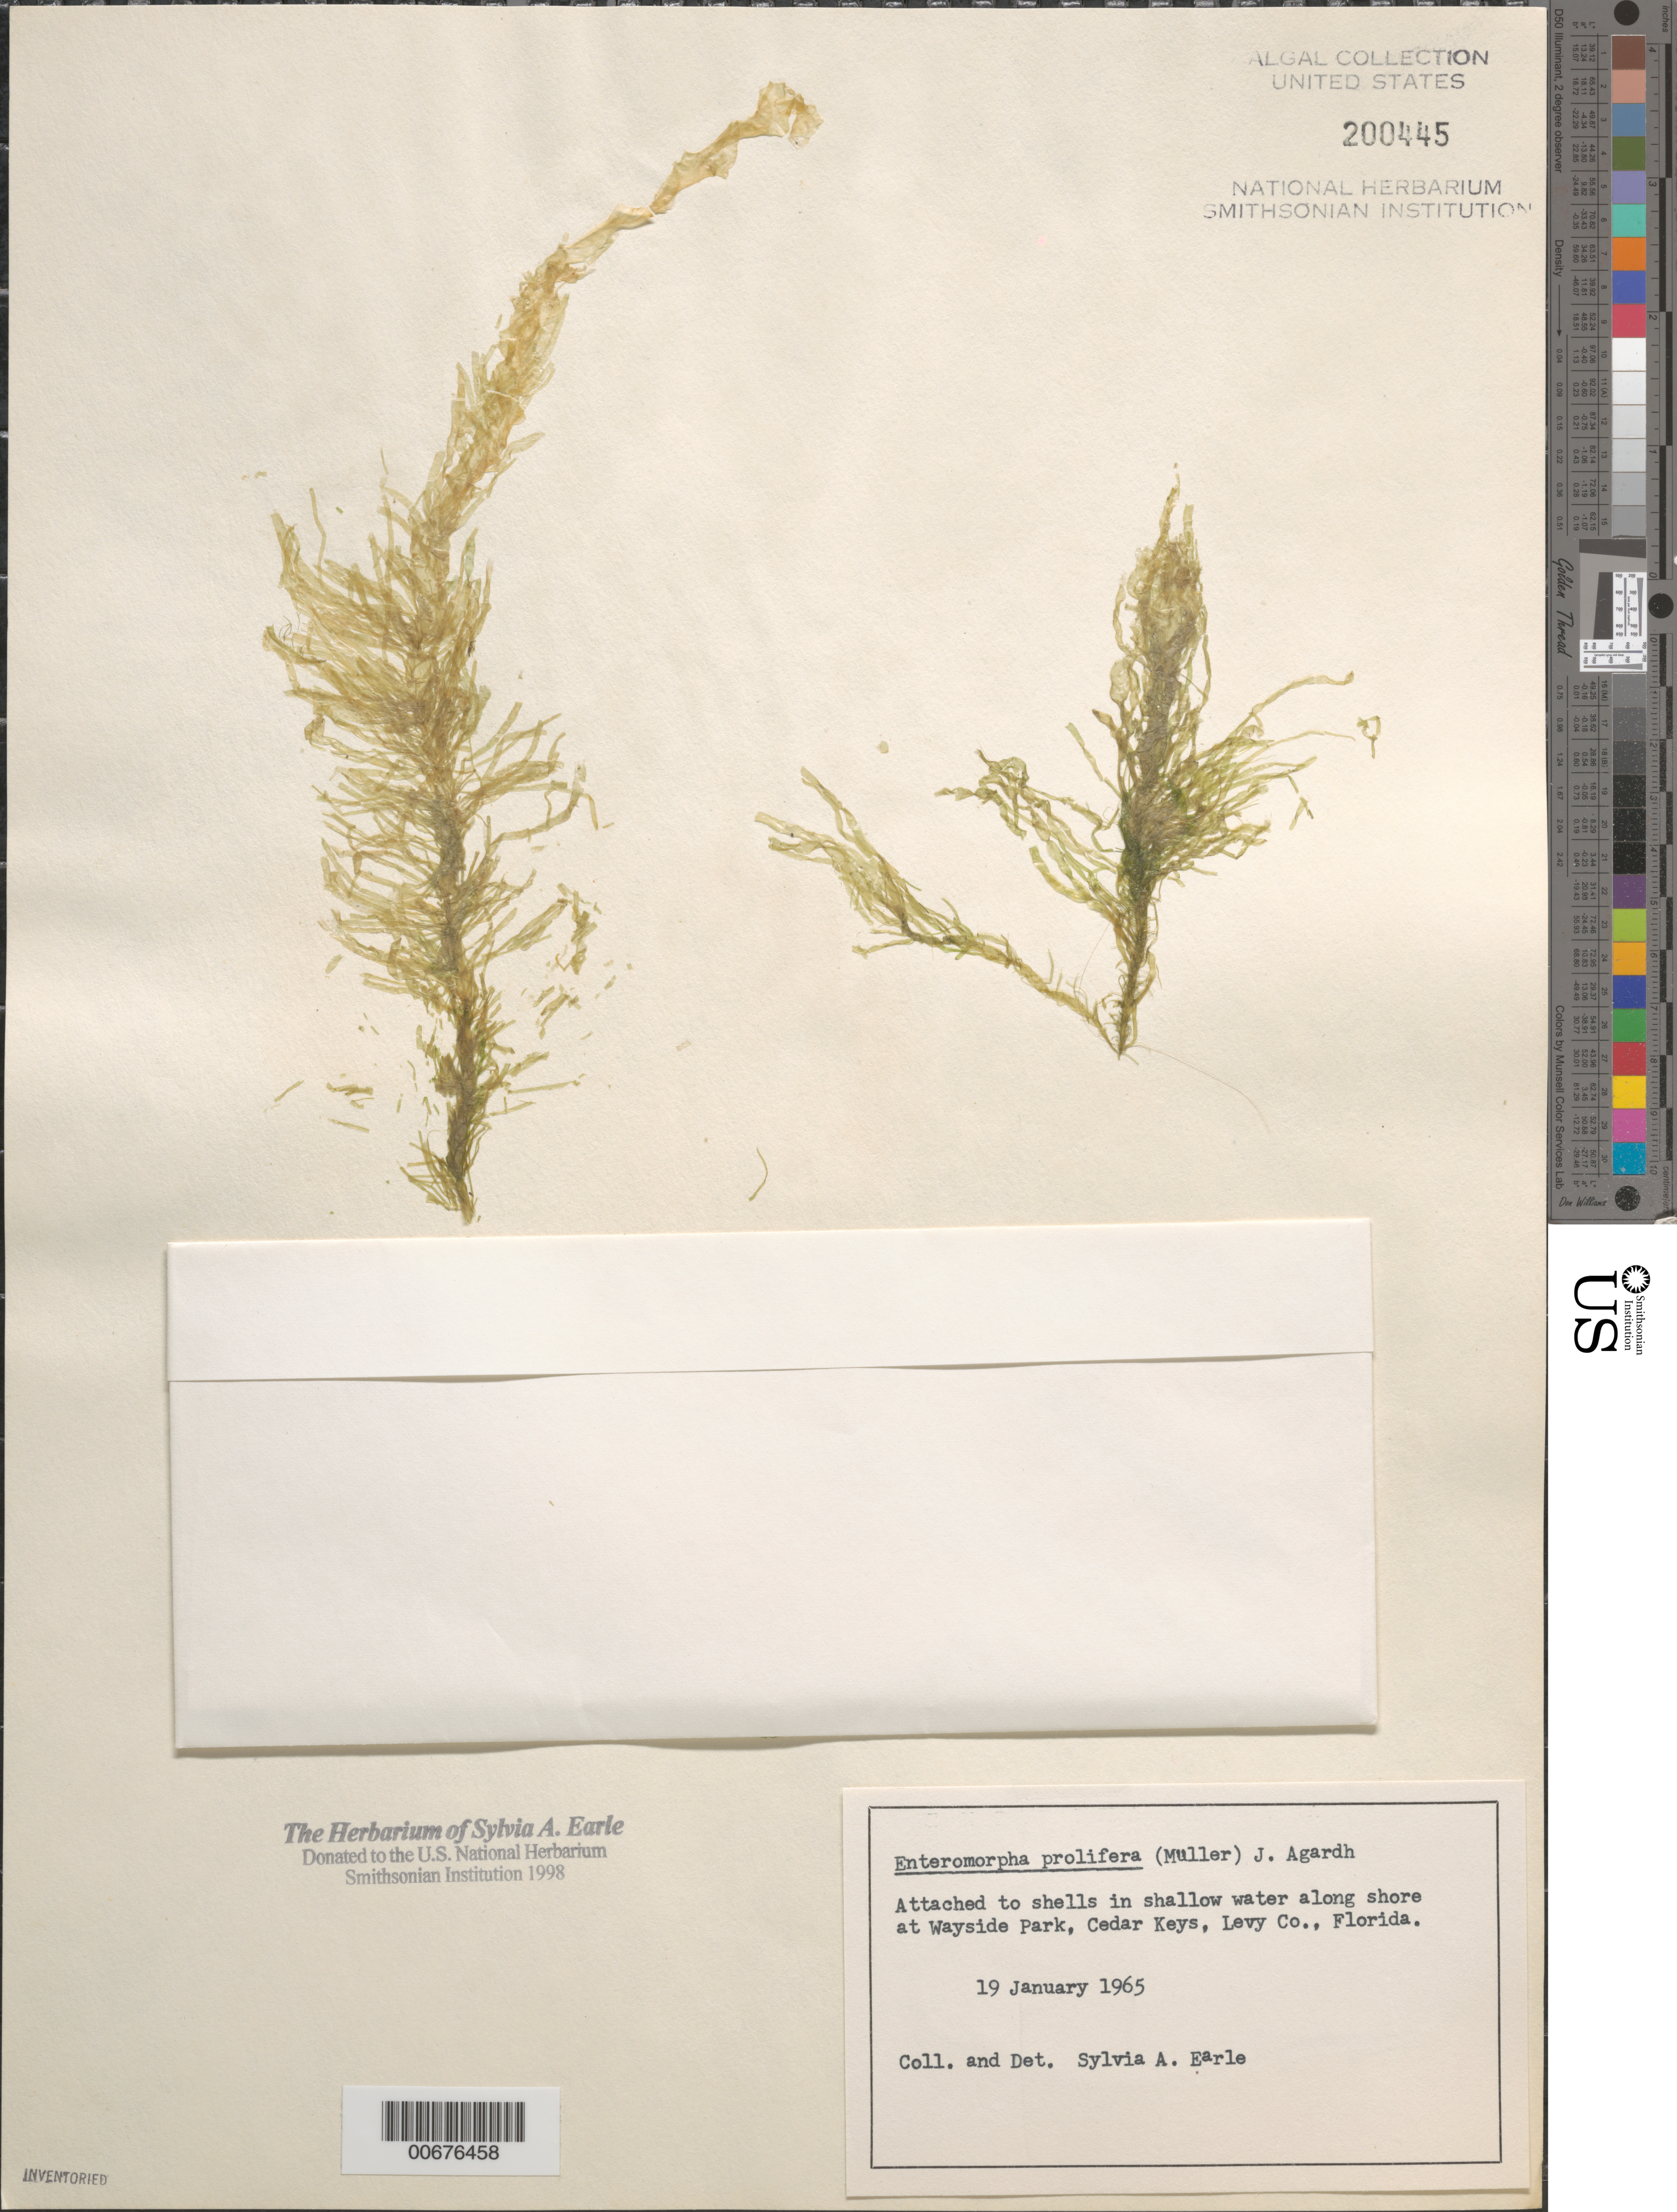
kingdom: Plantae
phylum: Chlorophyta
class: Ulvophyceae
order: Ulvales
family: Ulvaceae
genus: Ulva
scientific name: Ulva prolifera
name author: O.F. Müller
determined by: Algae name updating Project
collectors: S. A. Earle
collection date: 1965-01-19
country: United States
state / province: Florida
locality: Attached to shells in shallow water along shore at Wayside Park, Cedar Keys, Levy Co.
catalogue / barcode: US 200445